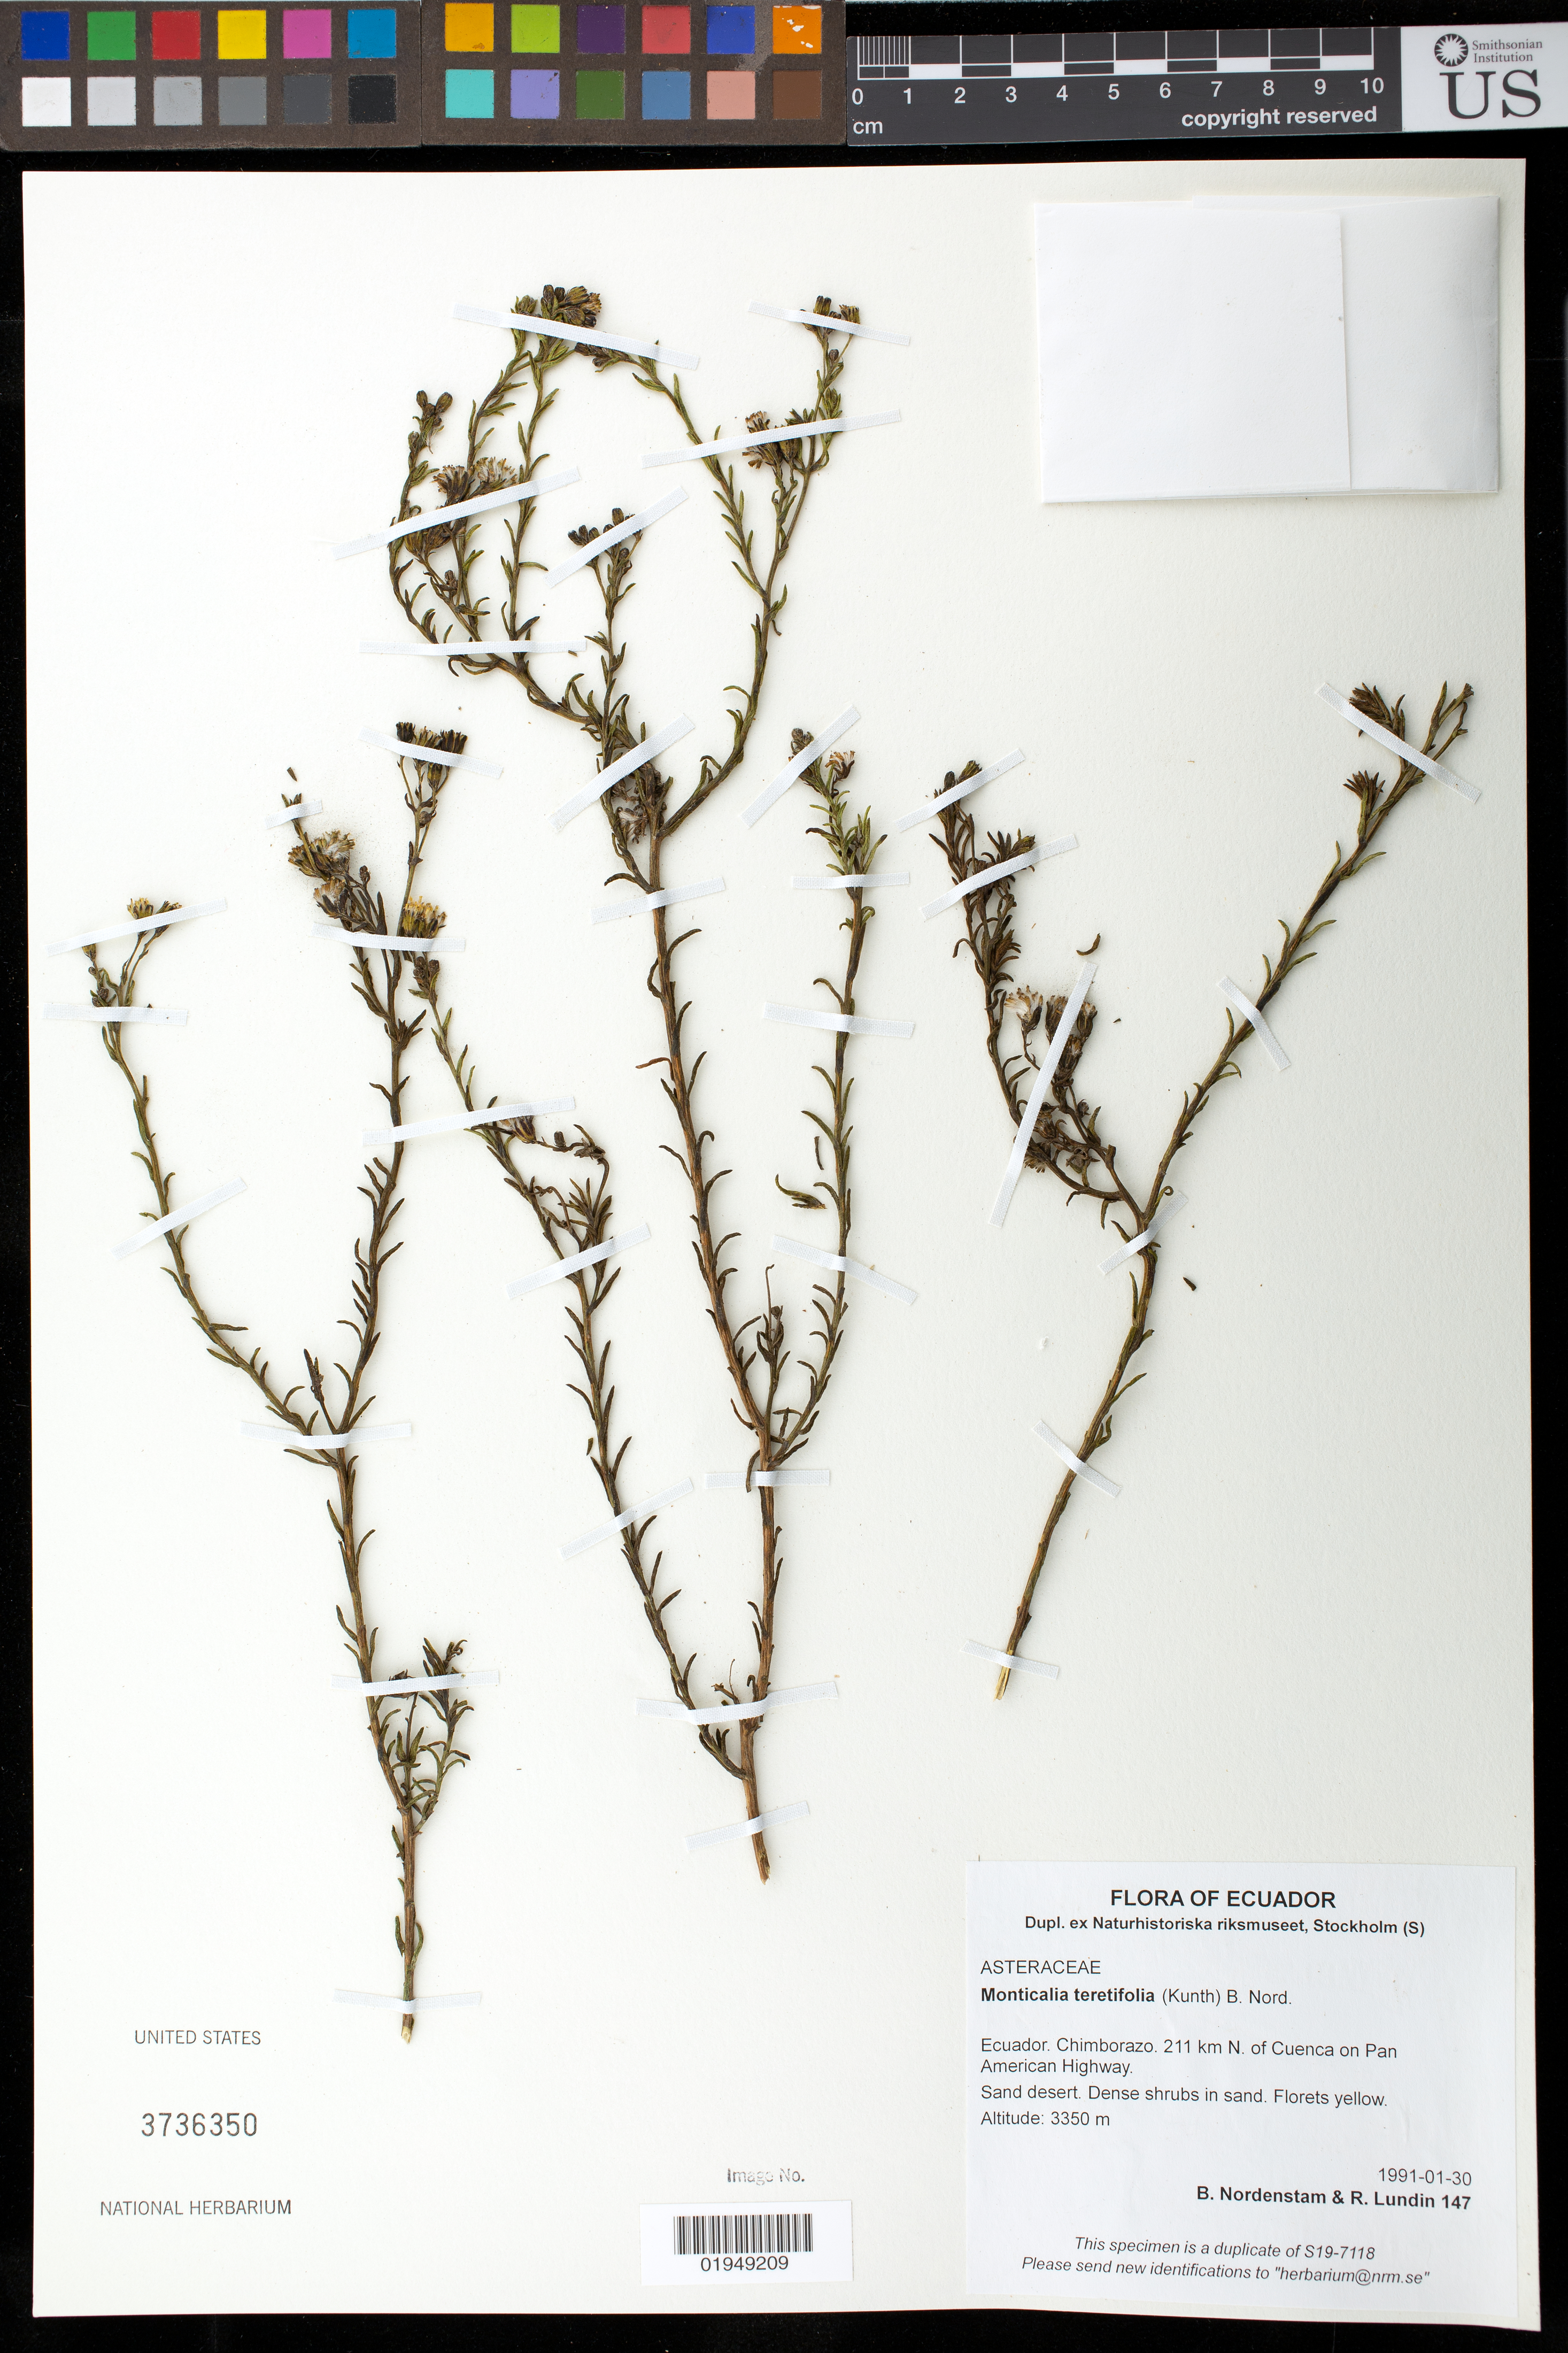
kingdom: Plantae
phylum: Tracheophyta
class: Magnoliopsida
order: Asterales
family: Asteraceae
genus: Monticalia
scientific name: Monticalia teretifolia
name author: (Kunth) B. Nord.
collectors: B. Nordenstam & R. Lundin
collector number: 147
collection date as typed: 1991-01-03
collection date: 1991-01-30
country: Ecuador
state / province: Chimborazo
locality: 211 km N. of Cuenca on Pan American Hwy.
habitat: sand desert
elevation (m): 3350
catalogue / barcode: US 3736350